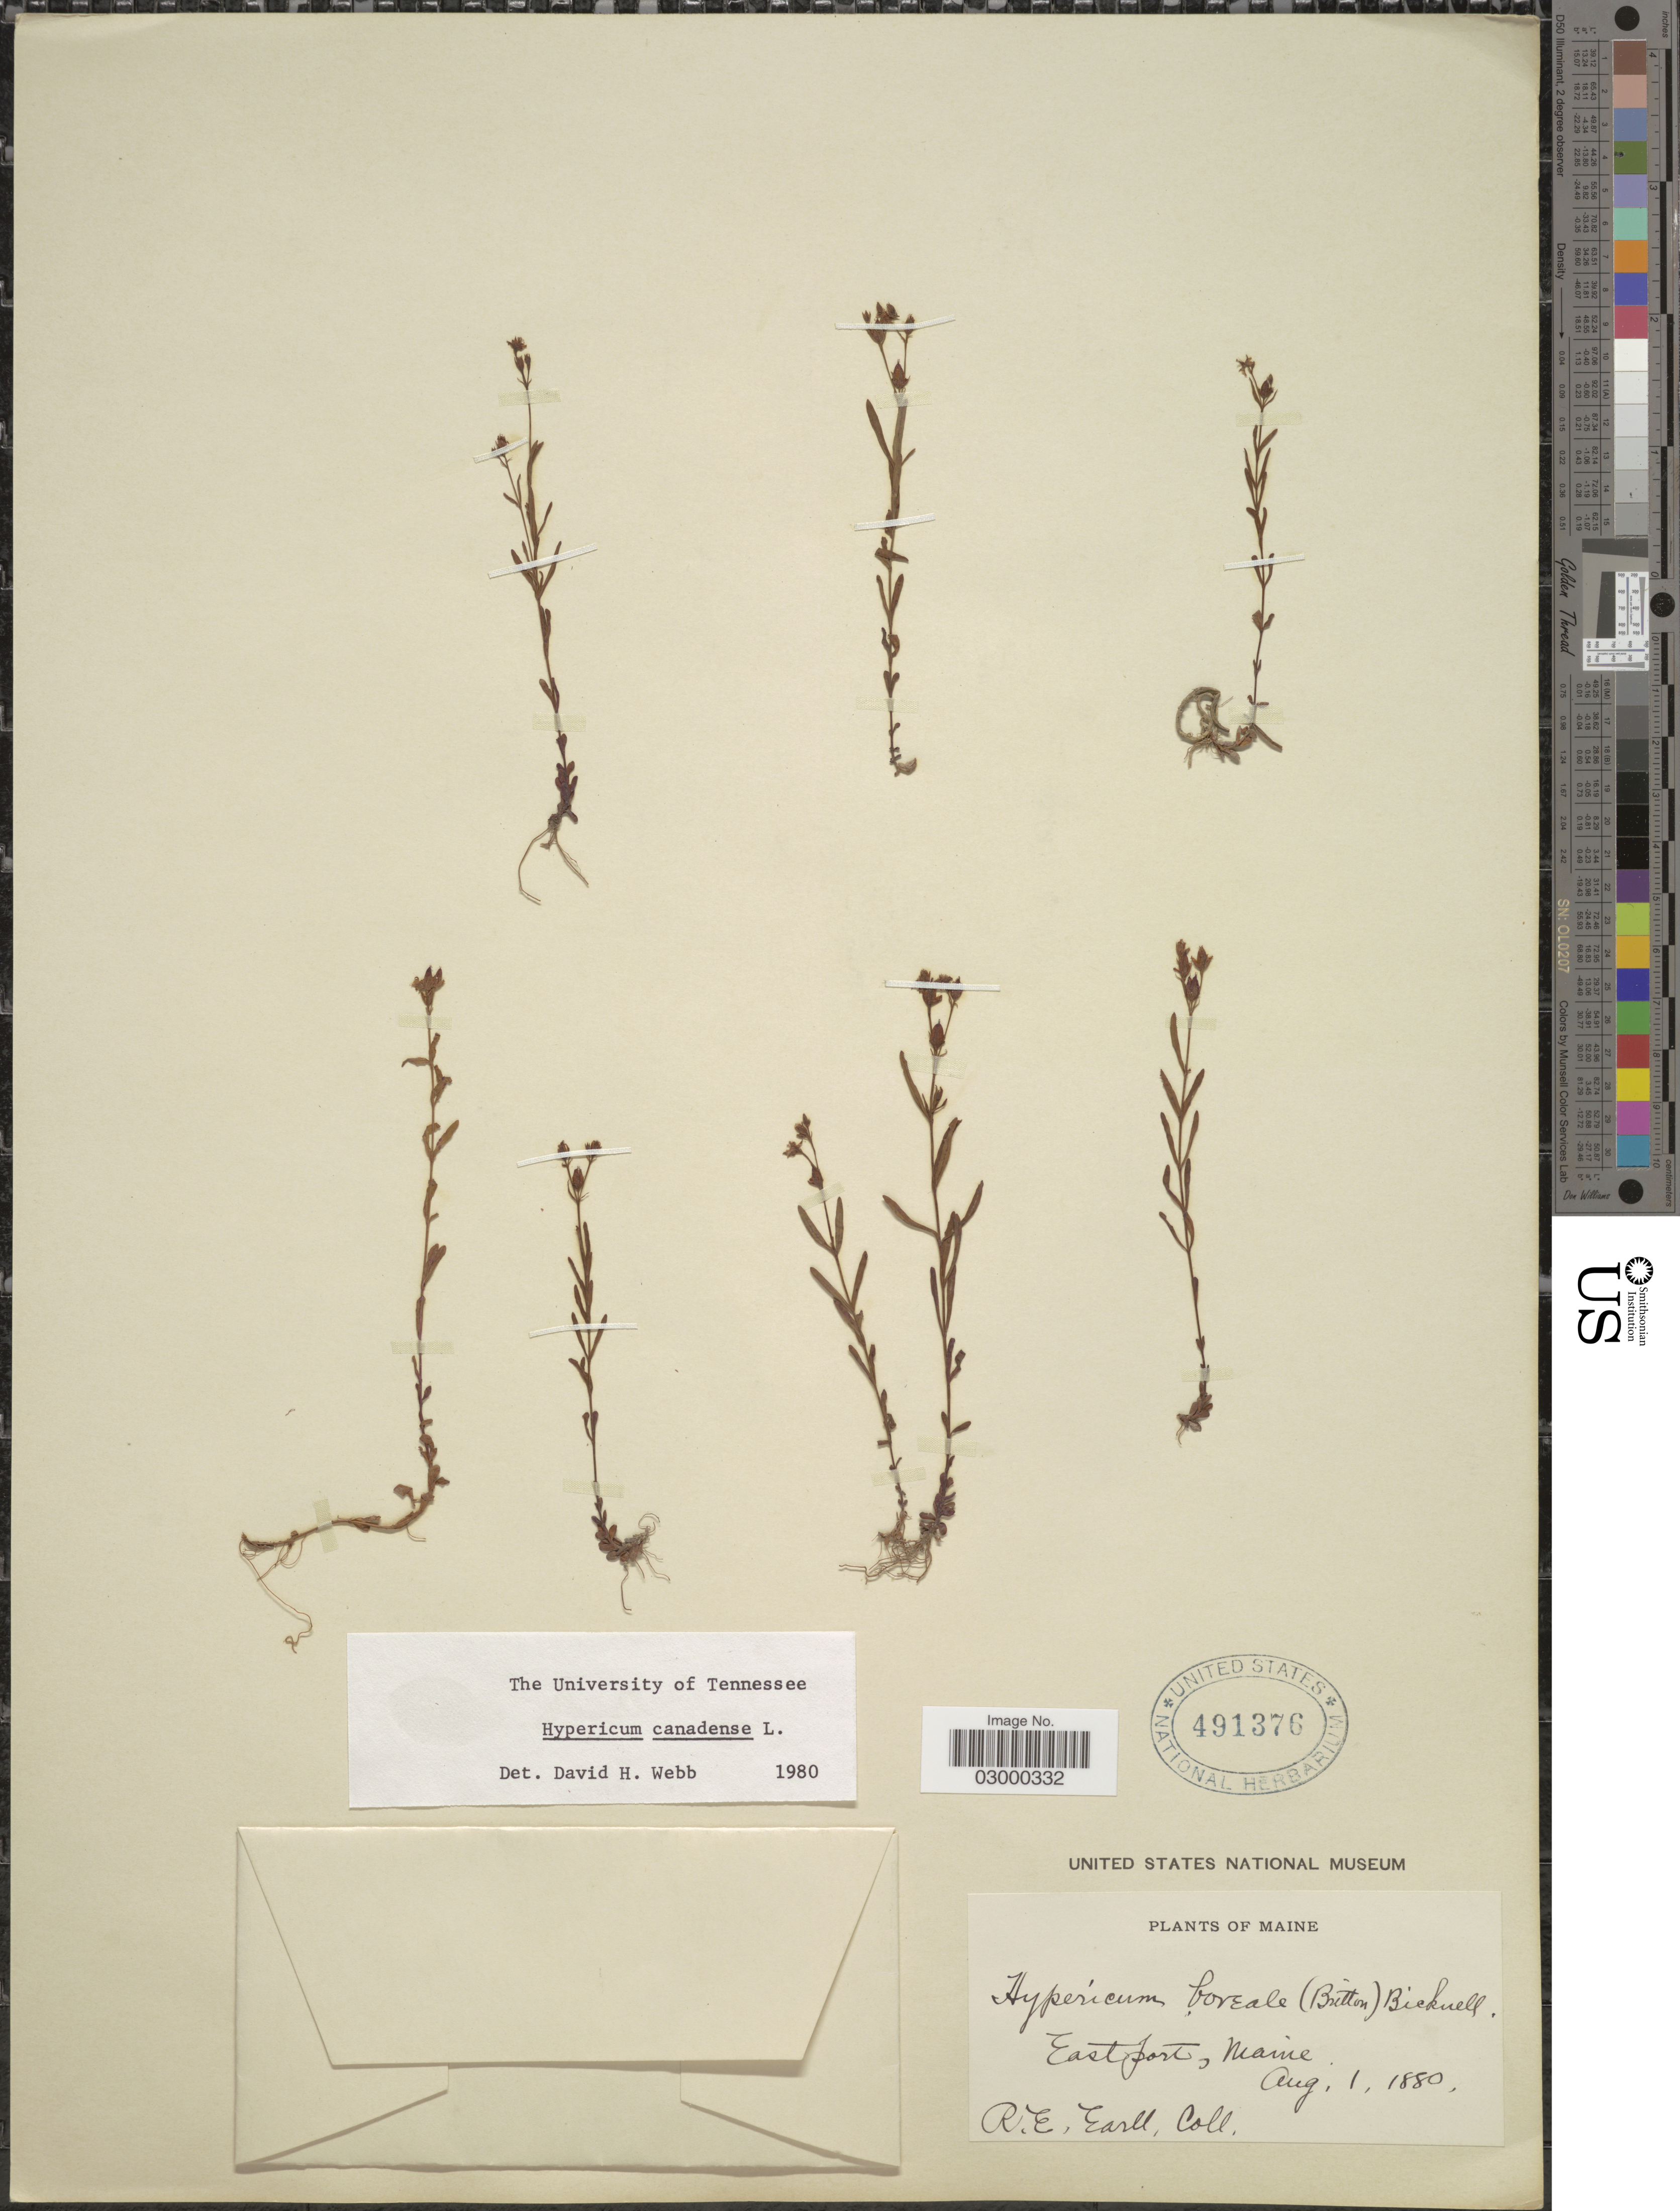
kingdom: Plantae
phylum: Tracheophyta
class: Magnoliopsida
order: Malpighiales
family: Hypericaceae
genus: Hypericum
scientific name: Hypericum canadense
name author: L.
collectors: R. Earll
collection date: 1880-08-01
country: United States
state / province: Maine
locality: Eastport.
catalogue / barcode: US 491376